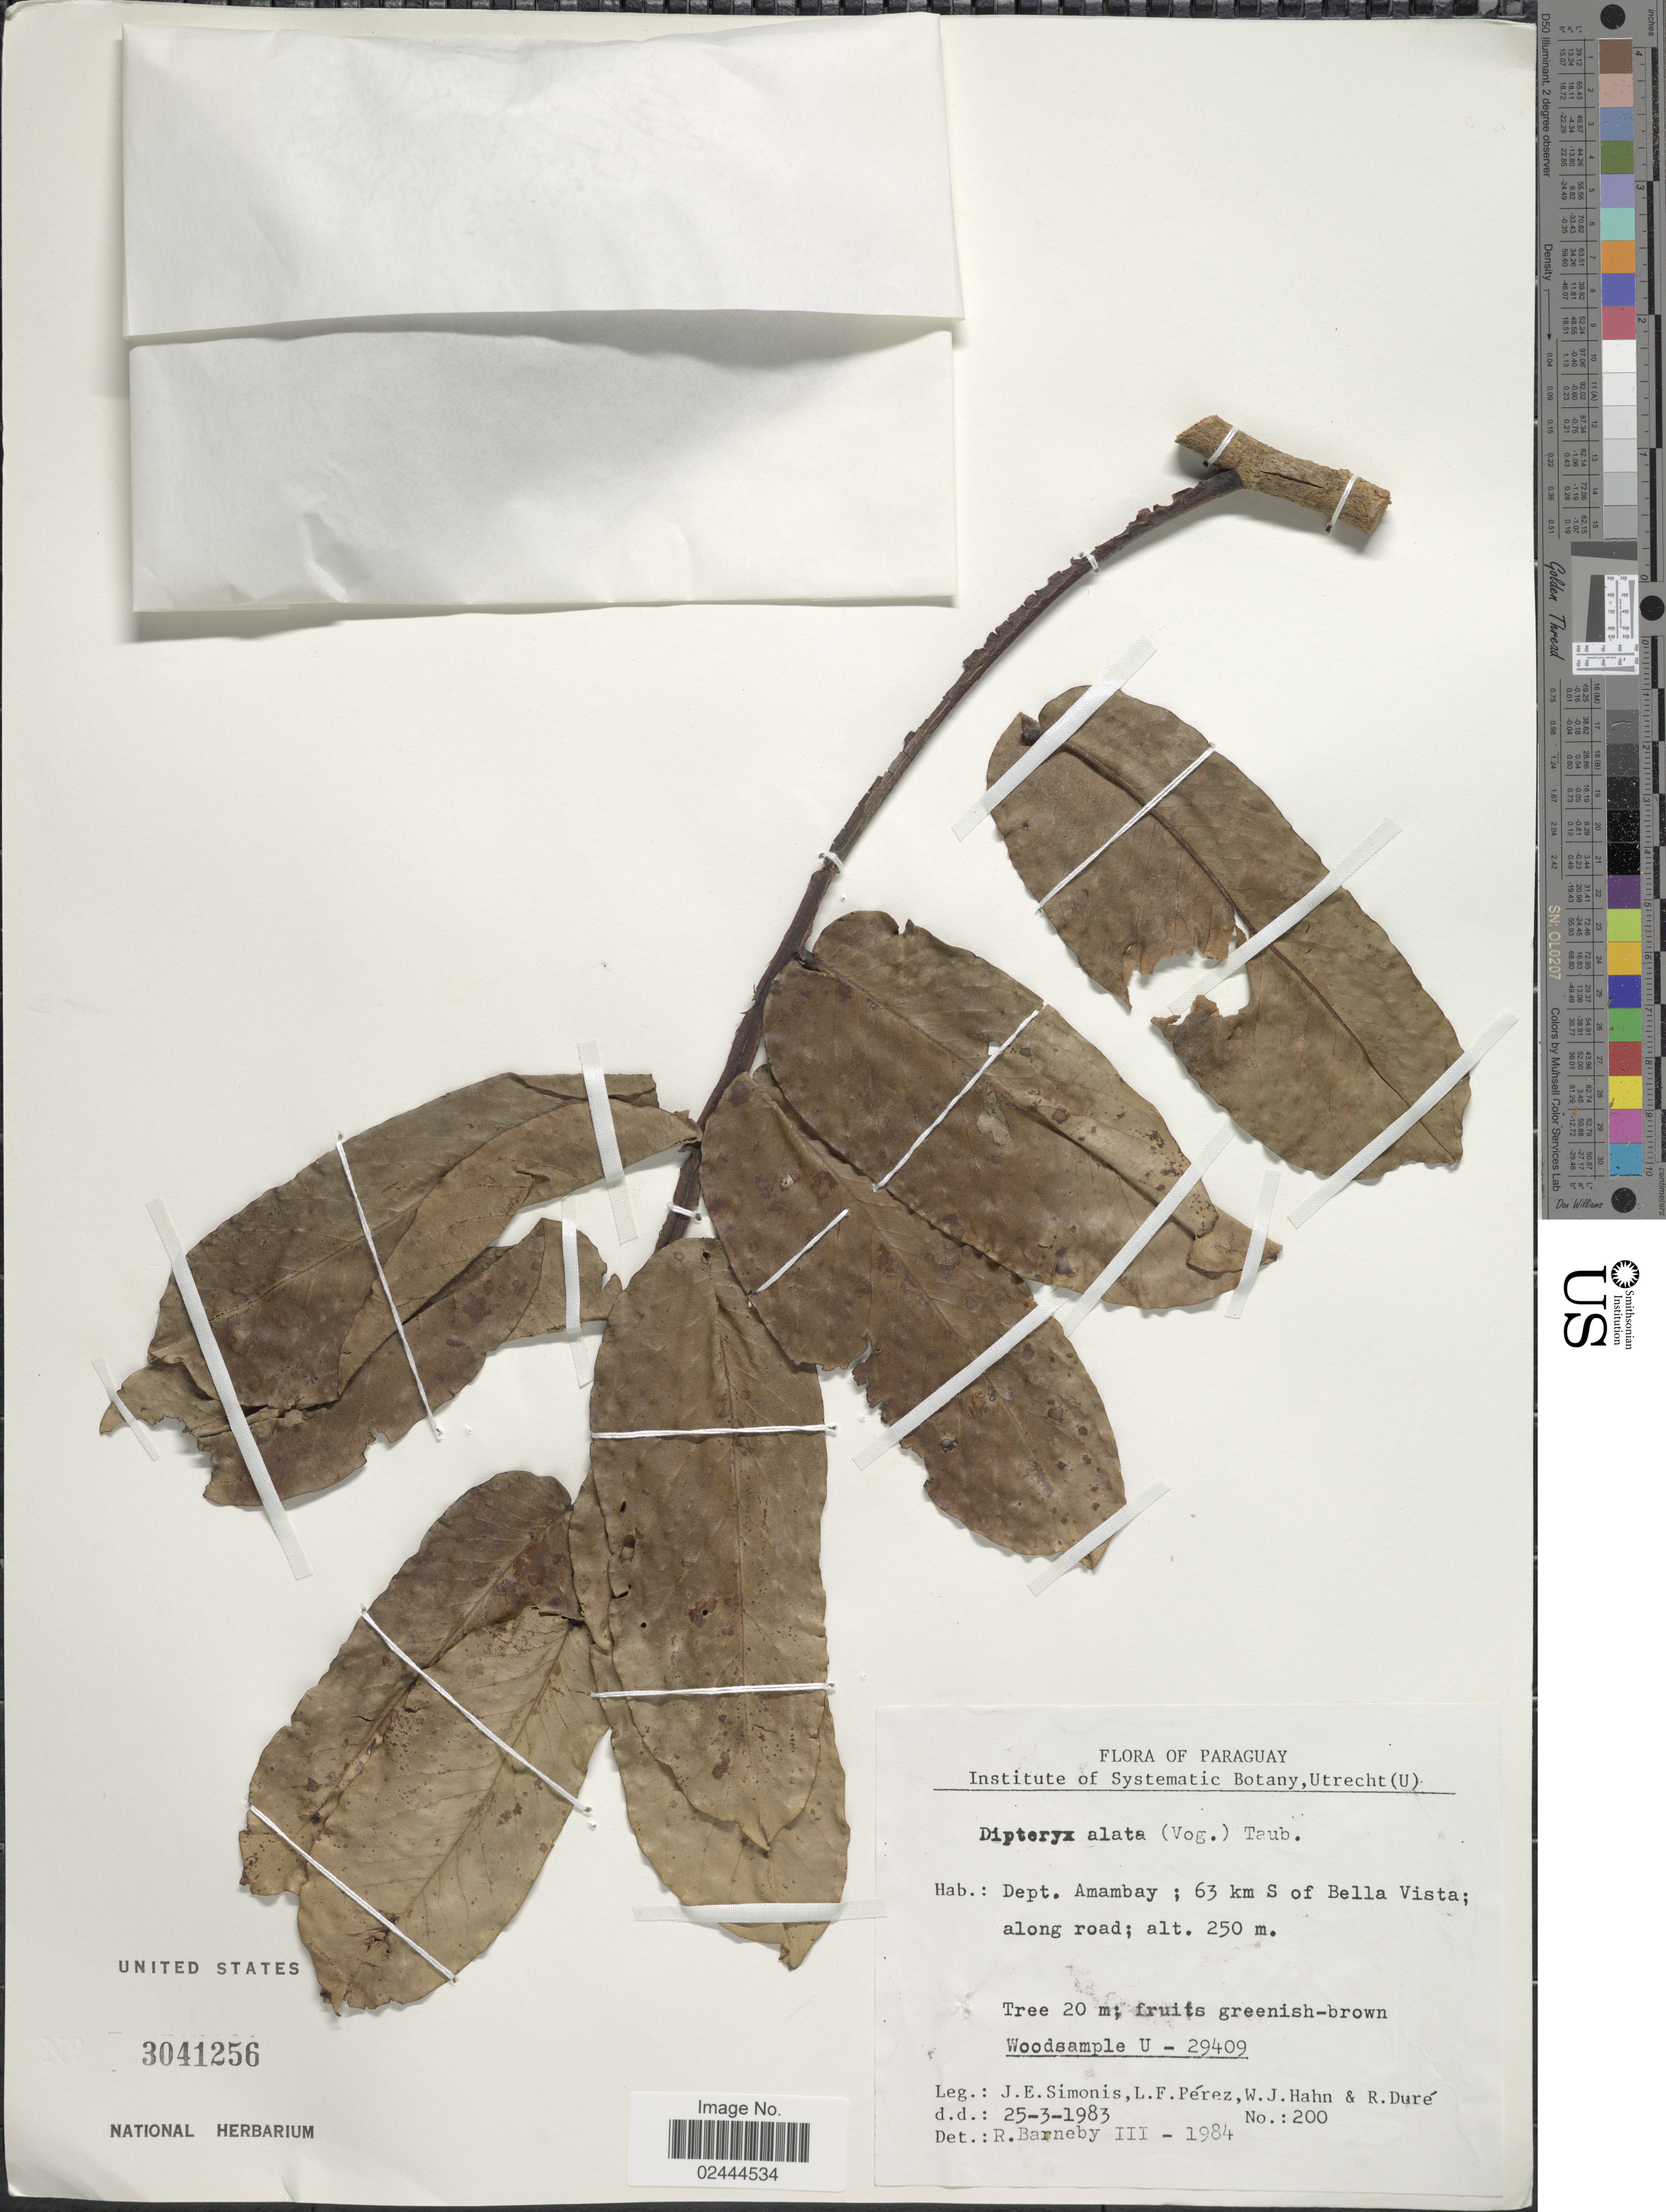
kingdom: Plantae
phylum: Tracheophyta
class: Magnoliopsida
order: Fabales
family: Fabaceae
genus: Dipteryx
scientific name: Dipteryx alata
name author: Vogel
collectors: J. E. Simonis, L. Perez, W. J. Hahn & R. Duré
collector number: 200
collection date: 1983-03-25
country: Paraguay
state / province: Amambay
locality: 63 km S of Bella Vista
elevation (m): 250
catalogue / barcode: US 3041256